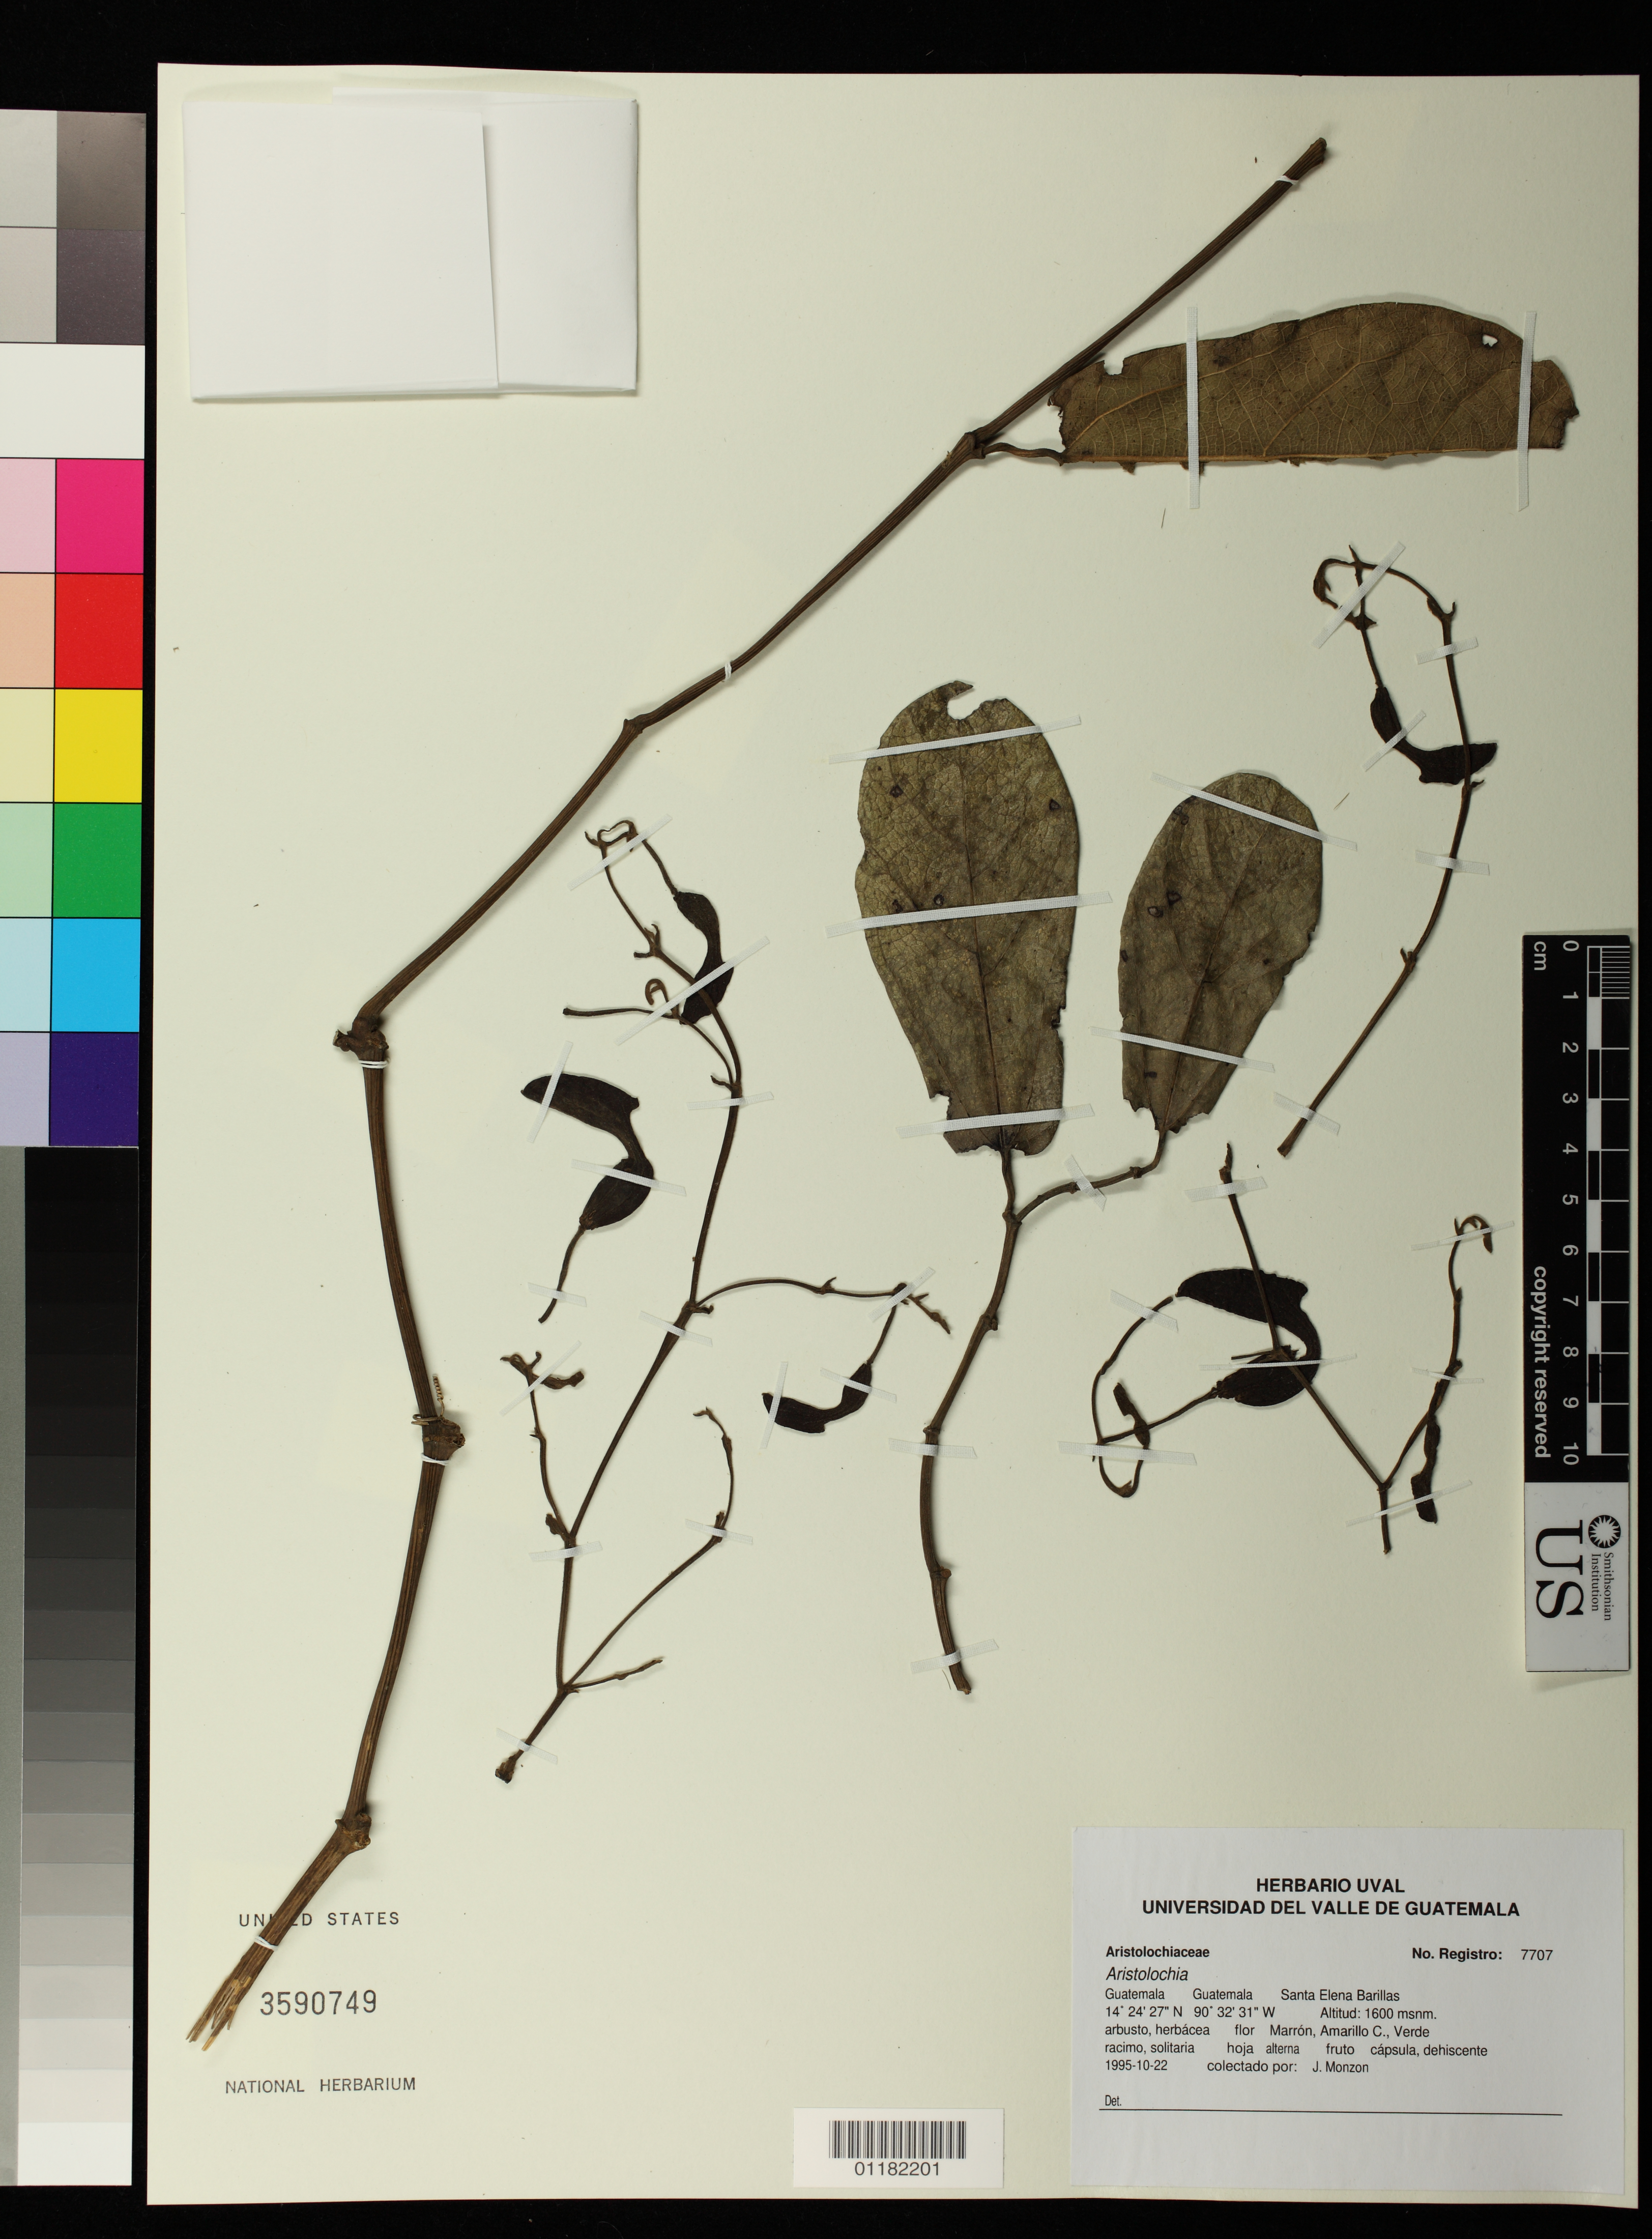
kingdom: Plantae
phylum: Tracheophyta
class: Magnoliopsida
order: Piperales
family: Aristolochiaceae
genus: Aristolochia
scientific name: Aristolochia maxima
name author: Jacq.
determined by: Jiménez, José Estaban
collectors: J. Monzon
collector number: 7707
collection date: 1995-10-22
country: Guatemala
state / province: Guatemala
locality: Santa Elena Barillas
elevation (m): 1600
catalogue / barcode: US 3590749